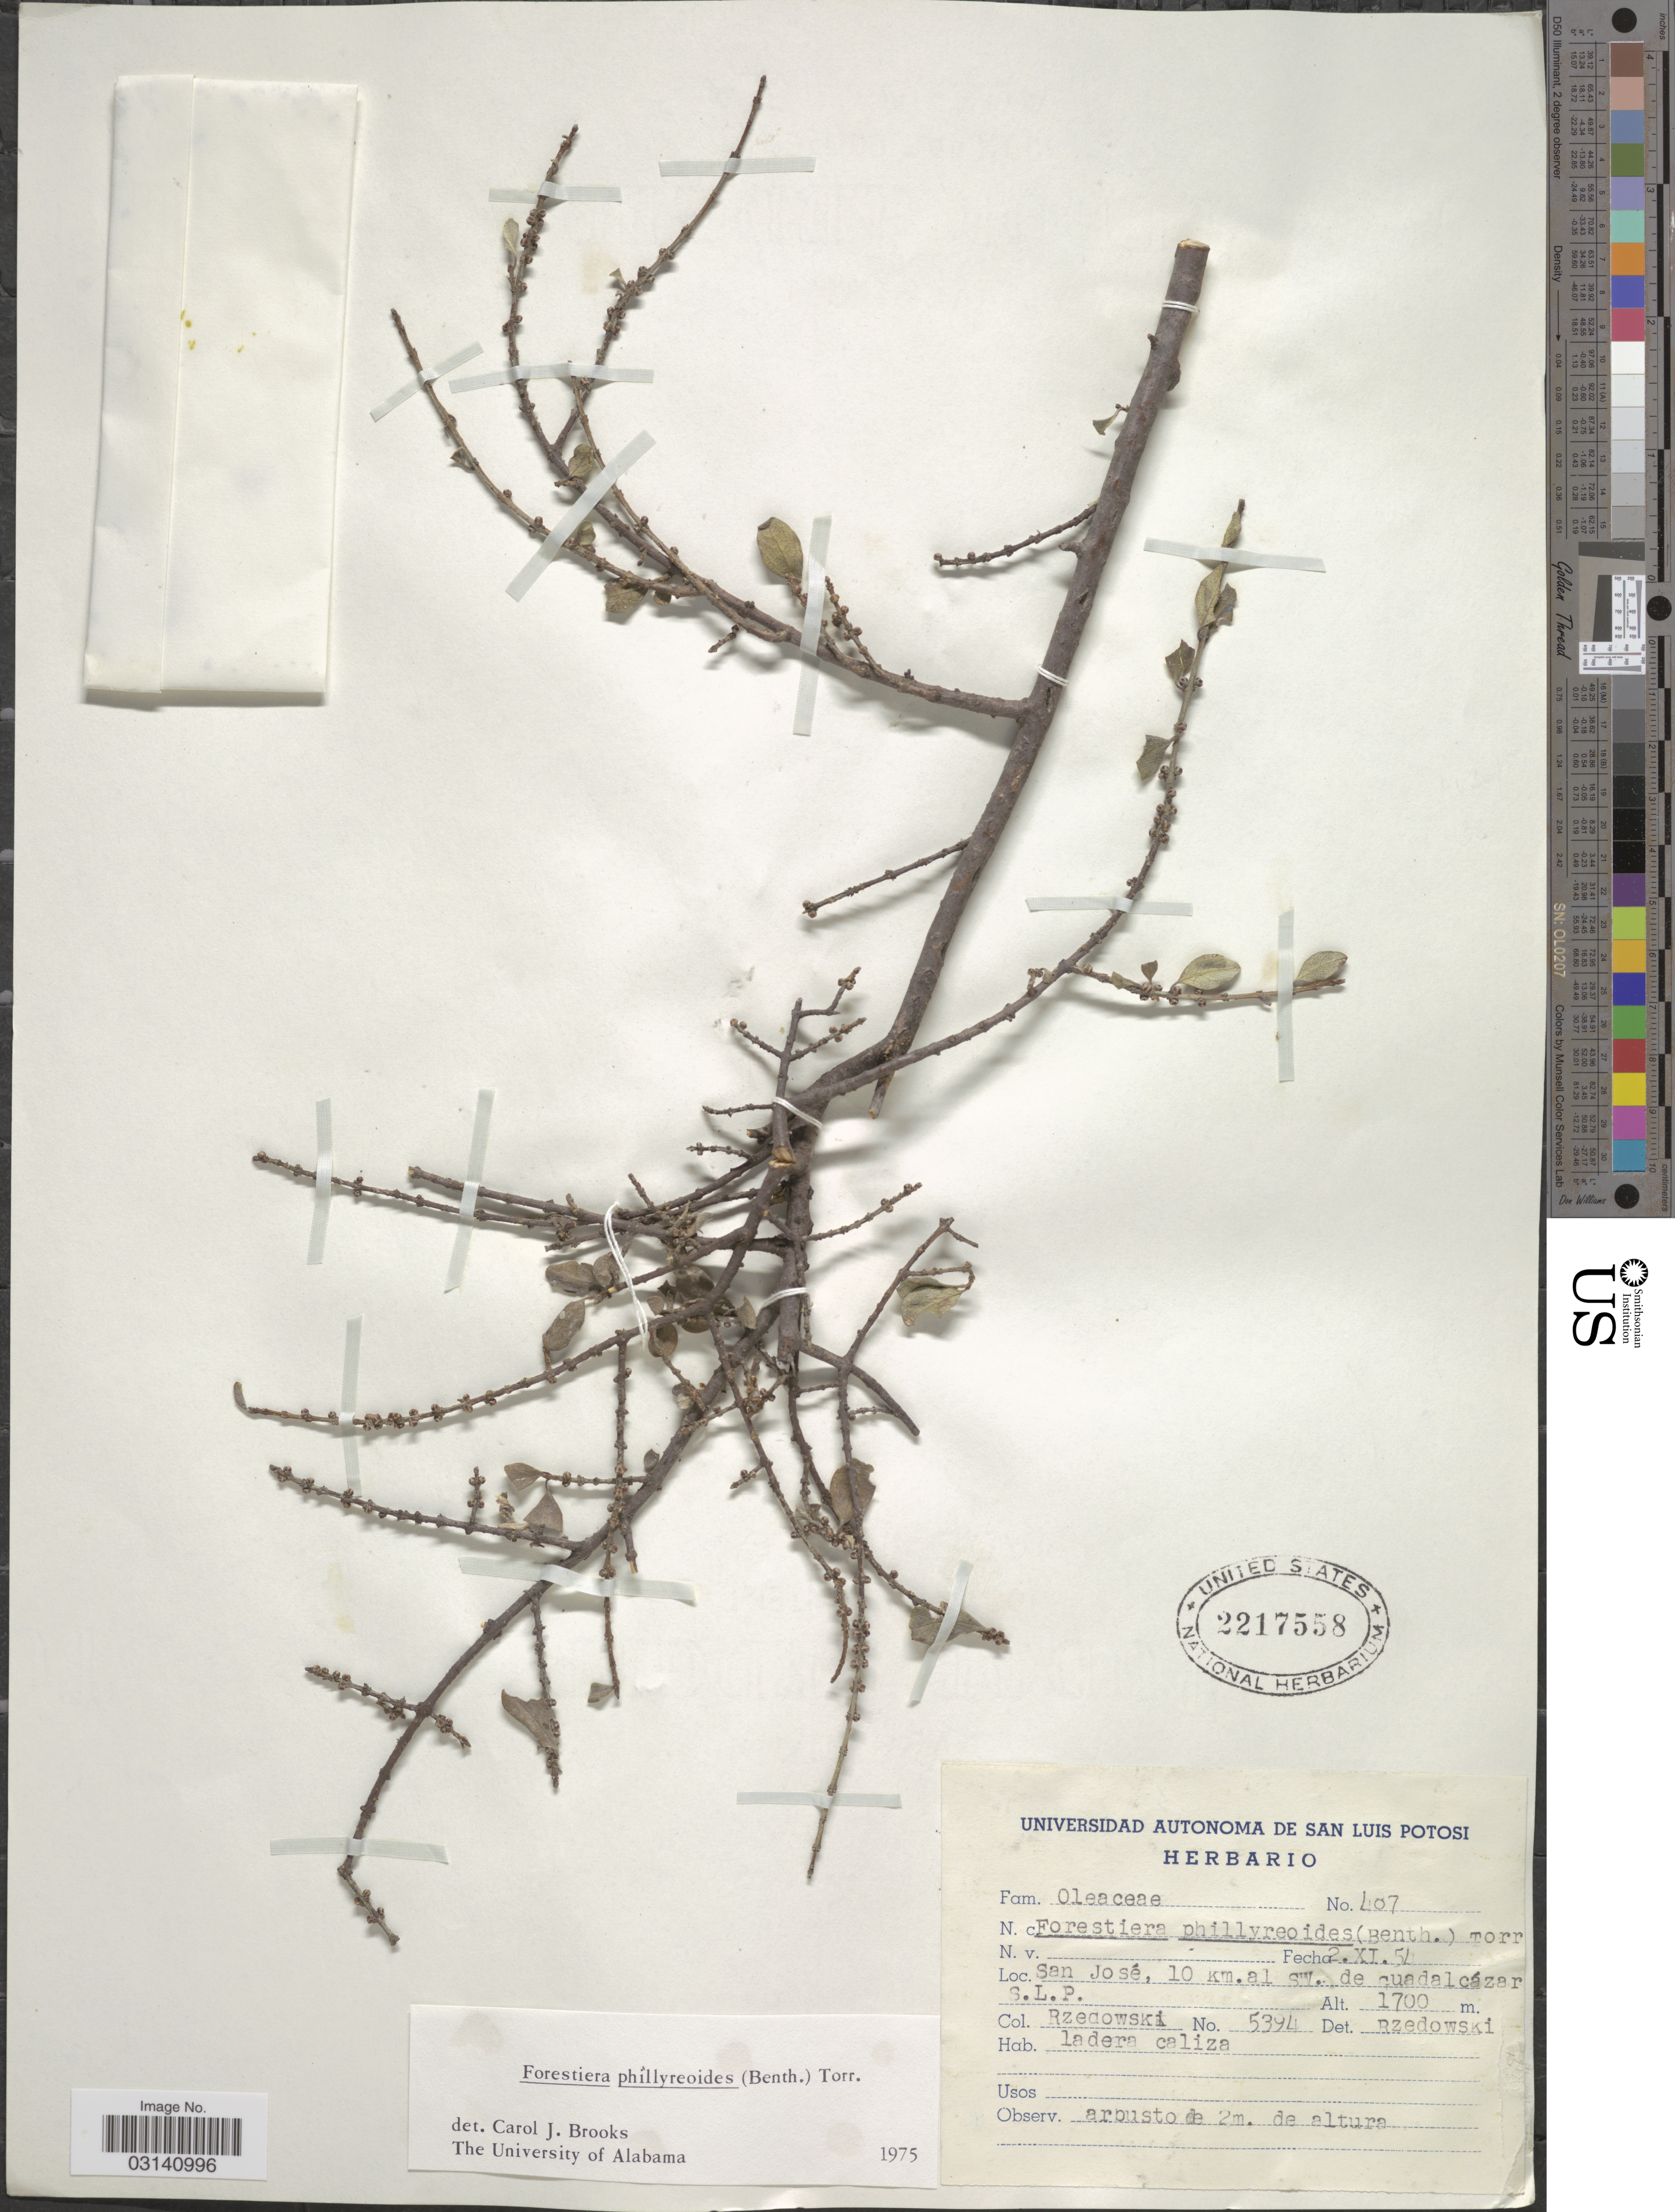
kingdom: Plantae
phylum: Tracheophyta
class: Magnoliopsida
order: Lamiales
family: Oleaceae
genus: Forestiera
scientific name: Forestiera phillyreoides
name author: (Benth.) Torr.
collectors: Rzedowski, --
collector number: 5394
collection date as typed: Transcribed d/m/y: 2/11/54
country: Mexico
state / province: San Luis Potosí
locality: San José, 10 km. al SW. de Guadalcázar S. L. P.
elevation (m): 1700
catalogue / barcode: US 2217558